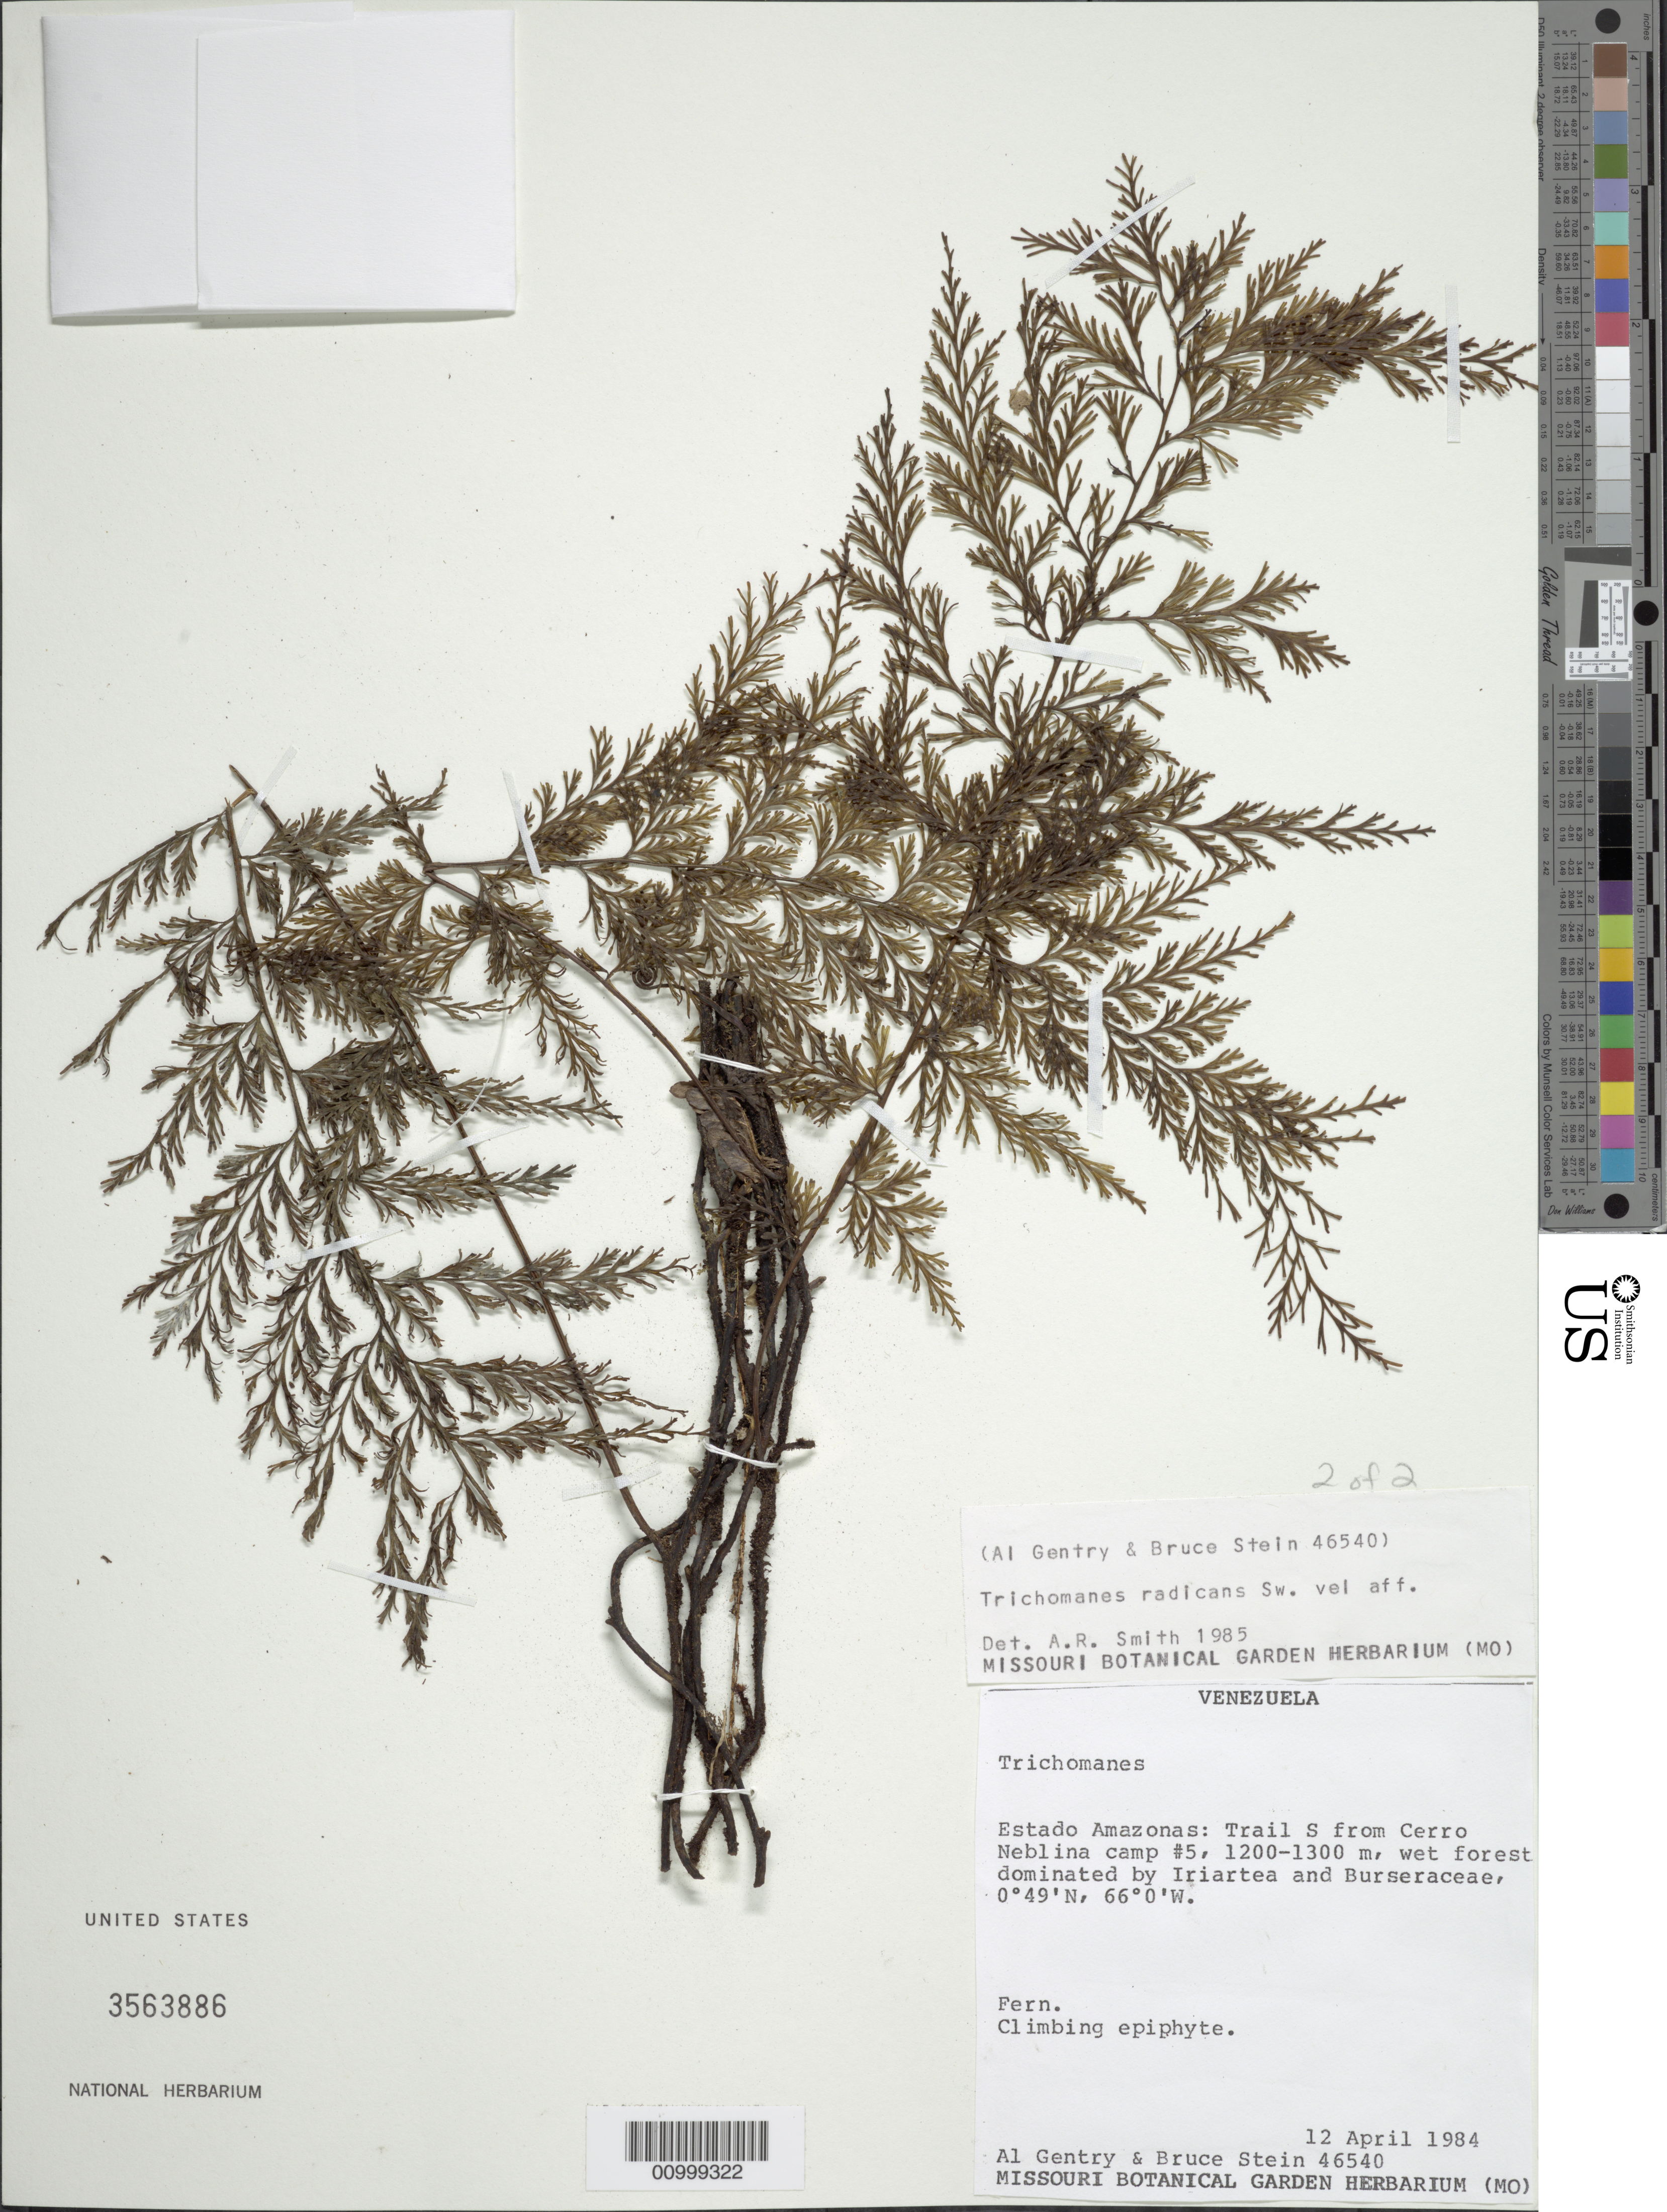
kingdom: Plantae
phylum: Tracheophyta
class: Polypodiopsida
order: Hymenophyllales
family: Hymenophyllaceae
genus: Vandenboschia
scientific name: Vandenboschia radicans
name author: (Sw.) Copel.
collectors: A. H. Gentry & B. Stein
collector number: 46540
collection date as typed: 12-Apr-84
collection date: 1984-04-12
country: Venezuela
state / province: Amazonas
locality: Trail S from Cerro Neblina camb #5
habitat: Wet forest dominated by Iriartea and Burseraceae.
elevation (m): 1200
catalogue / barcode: US 3563886